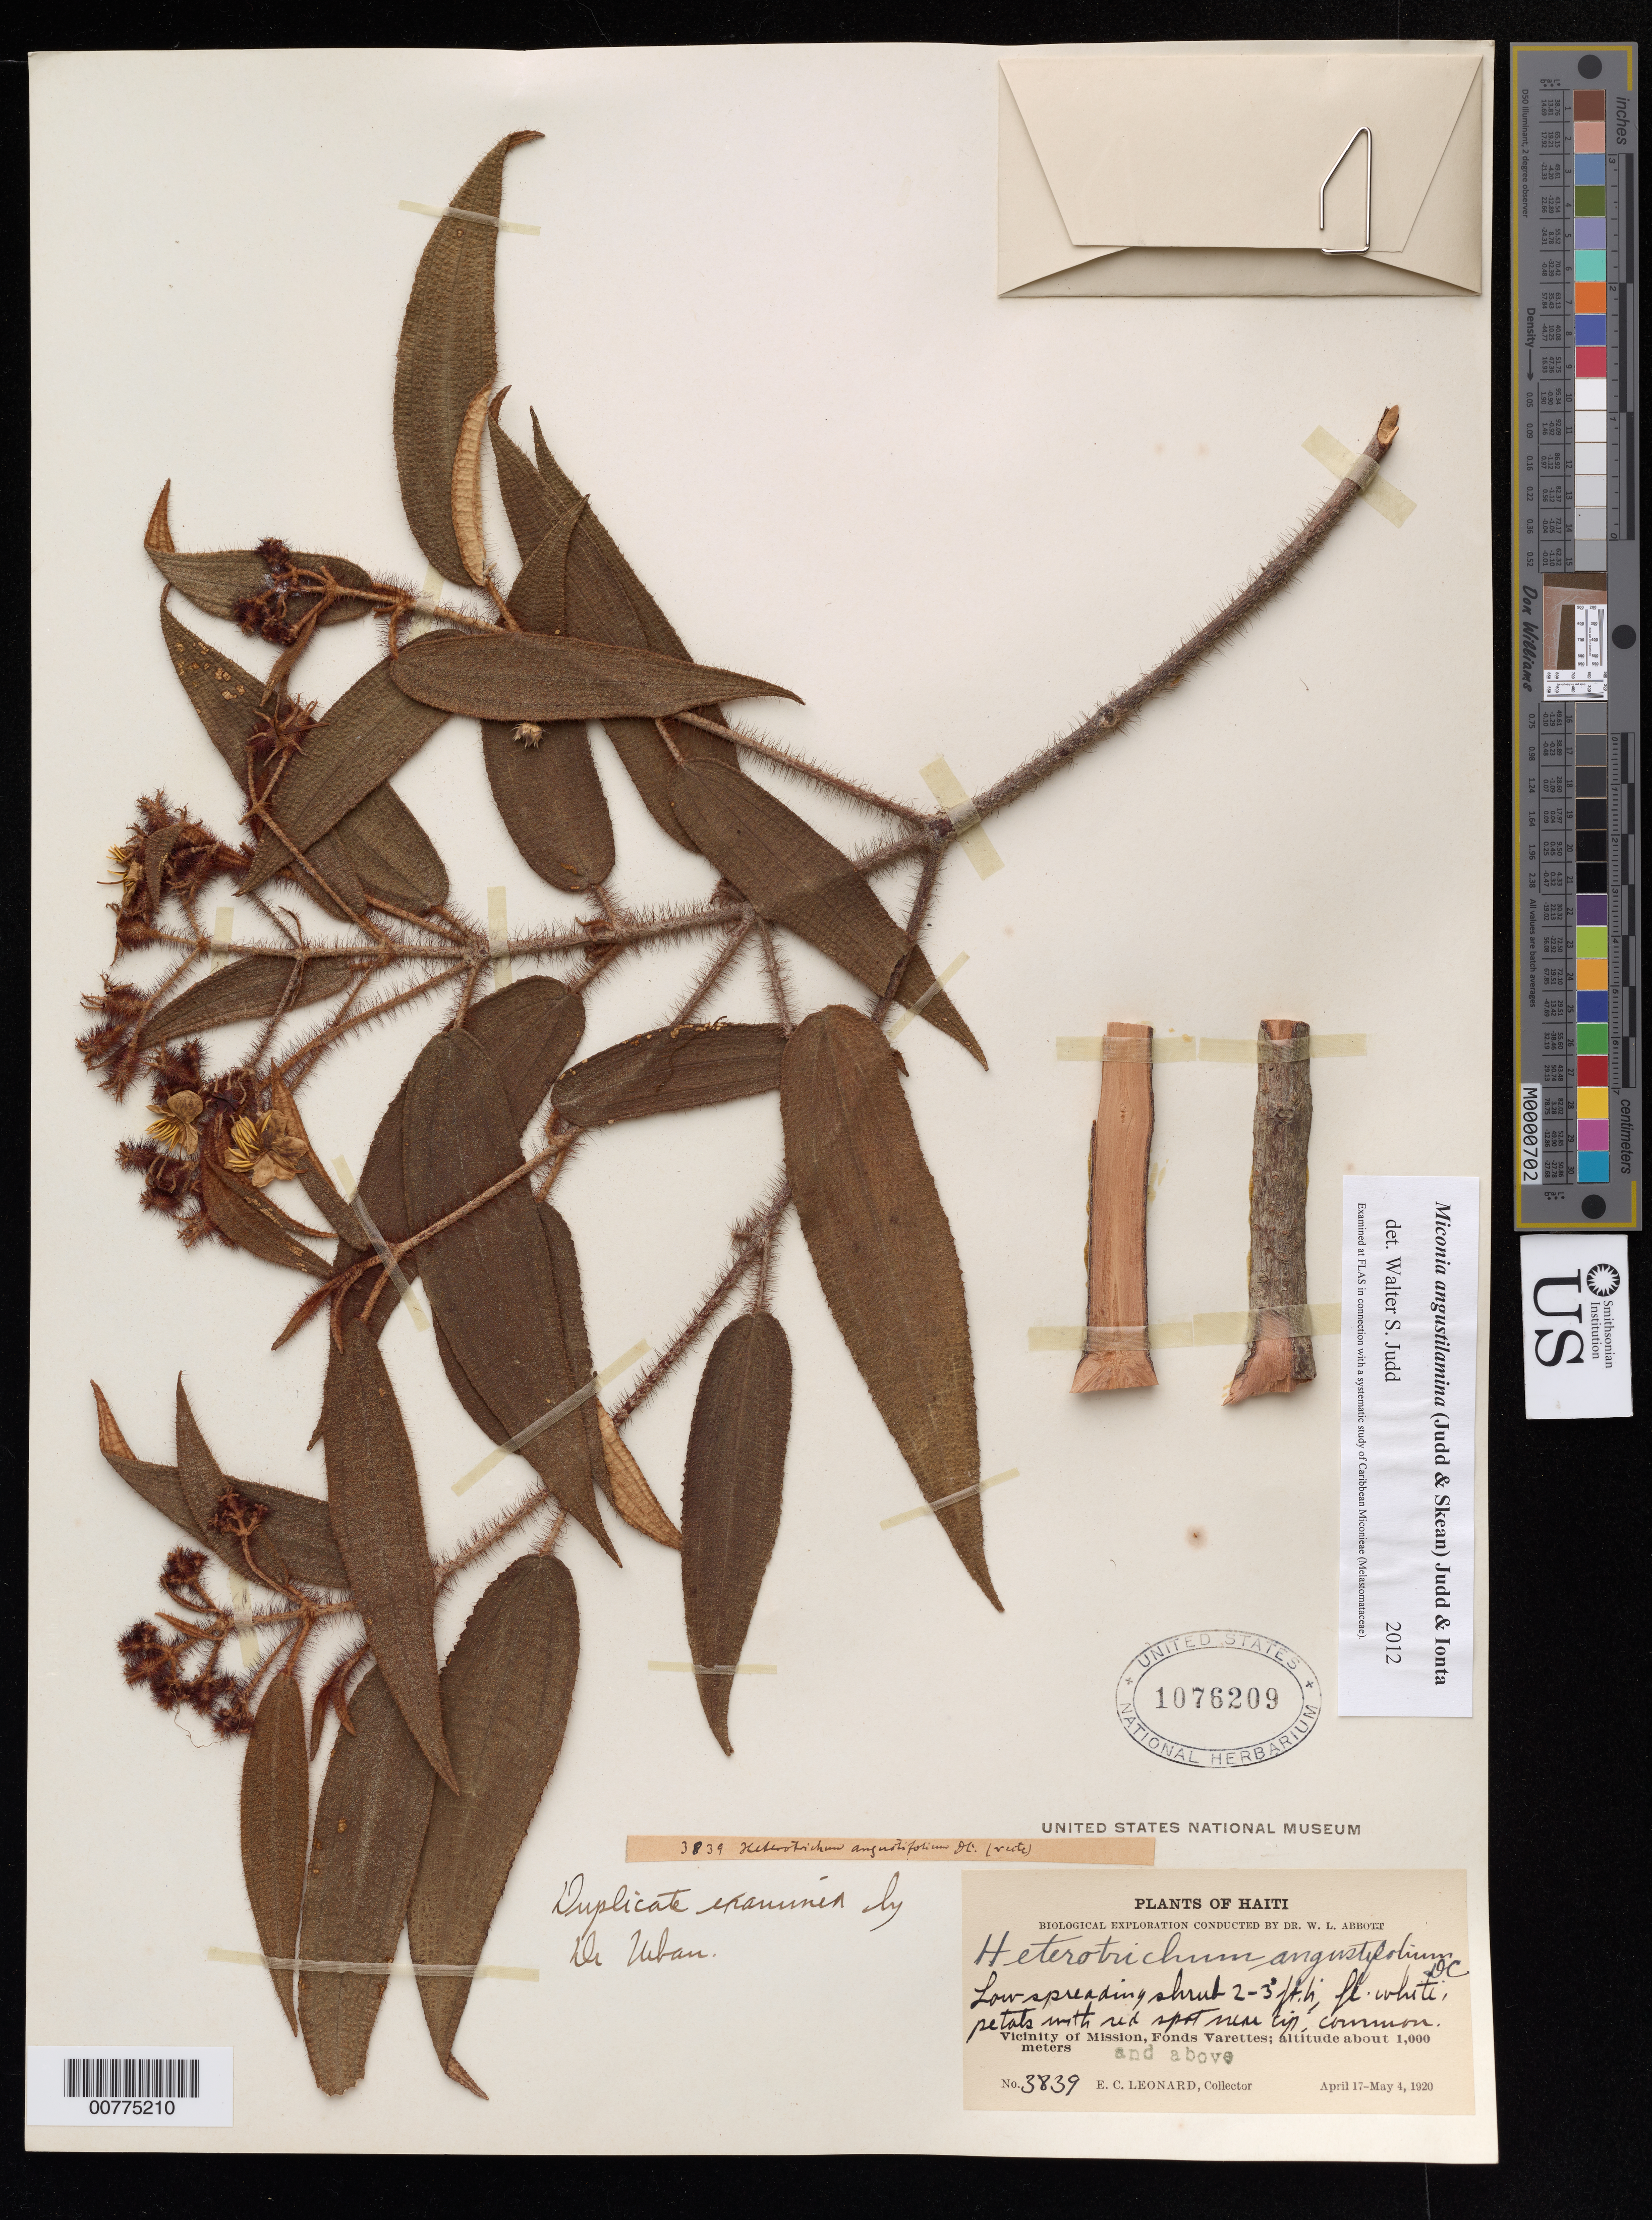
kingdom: Plantae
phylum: Tracheophyta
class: Magnoliopsida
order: Myrtales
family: Melastomataceae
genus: Miconia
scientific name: Miconia angustilamina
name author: (Judd & Skean) Judd & Ionta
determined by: Judd, Walter S.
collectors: E. C. Leonard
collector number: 3839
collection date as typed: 17 Apr 1920 04 May 1920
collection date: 1920-04-17/1920-05-04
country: Haiti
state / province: Ouest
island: Hispaniola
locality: Fonds Varettes, vicinity of Mission.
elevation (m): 1000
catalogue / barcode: US 1076209